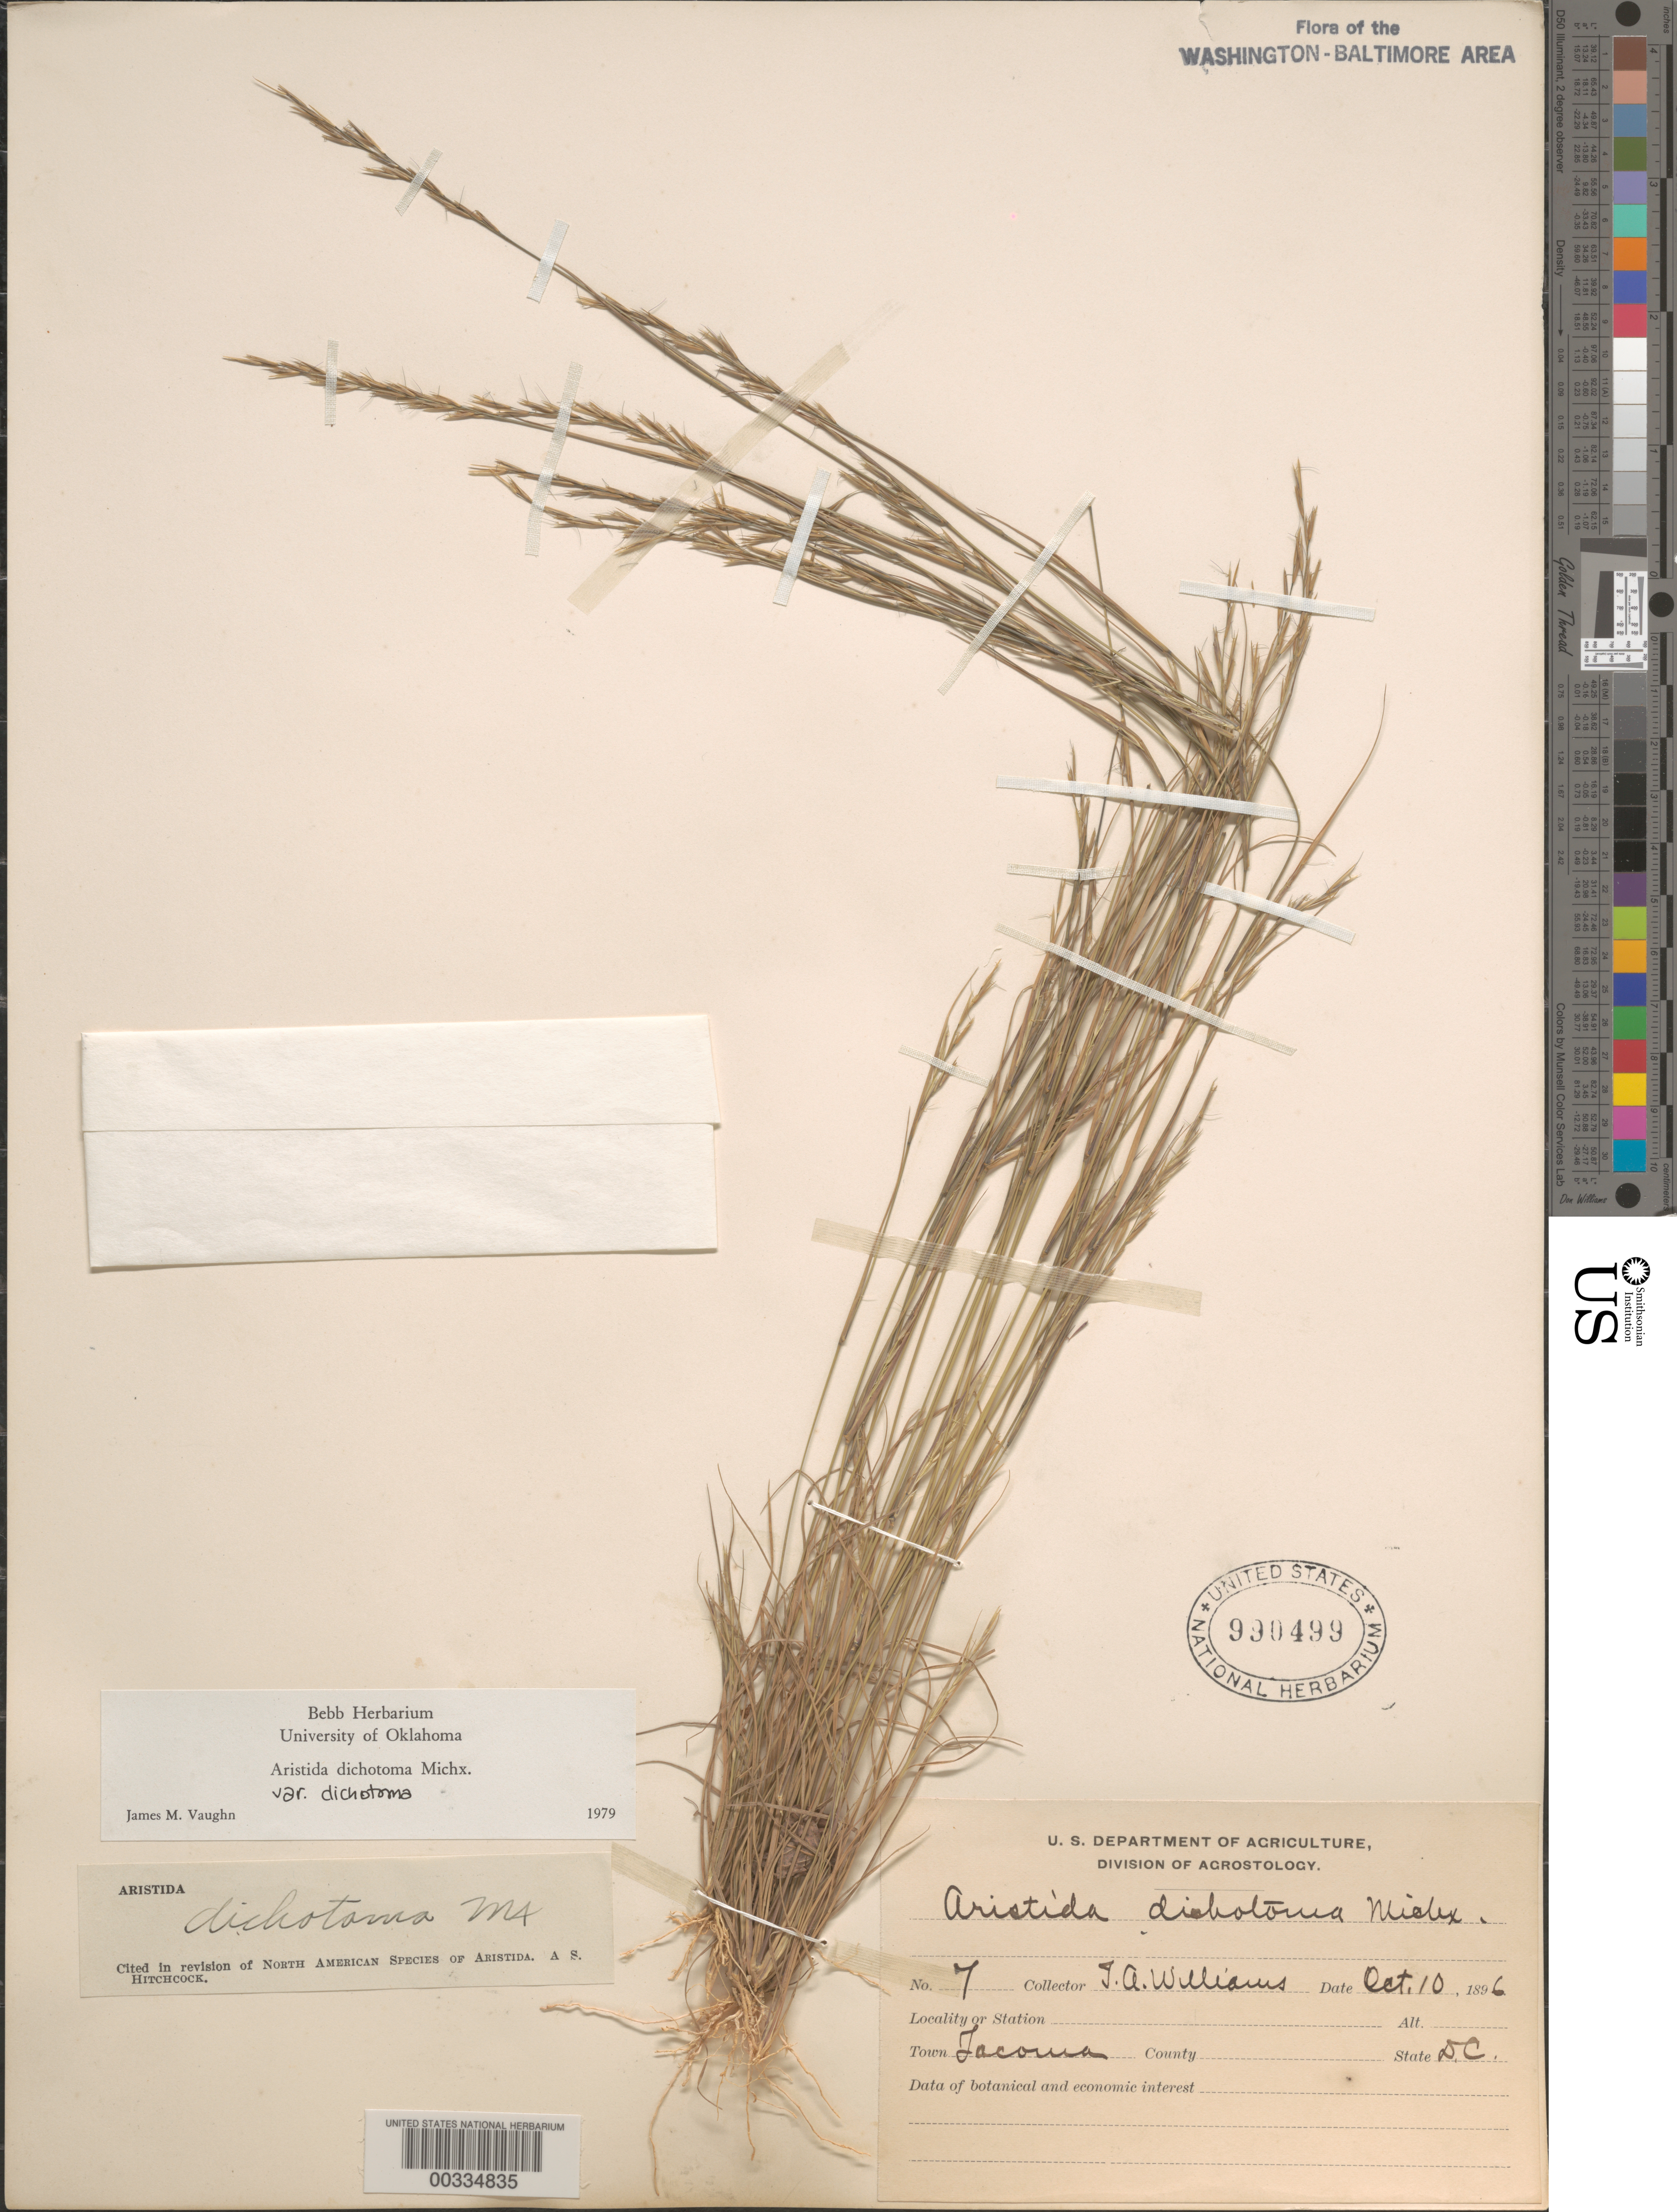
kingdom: Plantae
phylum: Tracheophyta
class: Liliopsida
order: Poales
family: Poaceae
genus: Aristida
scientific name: Aristida dichotoma var. dichotoma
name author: Michx.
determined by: Vaughn, J. M.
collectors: T. A. Williams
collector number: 7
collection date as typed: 10 Oct 1896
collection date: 1896-10-10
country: United States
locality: Takoma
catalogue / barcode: US 990499